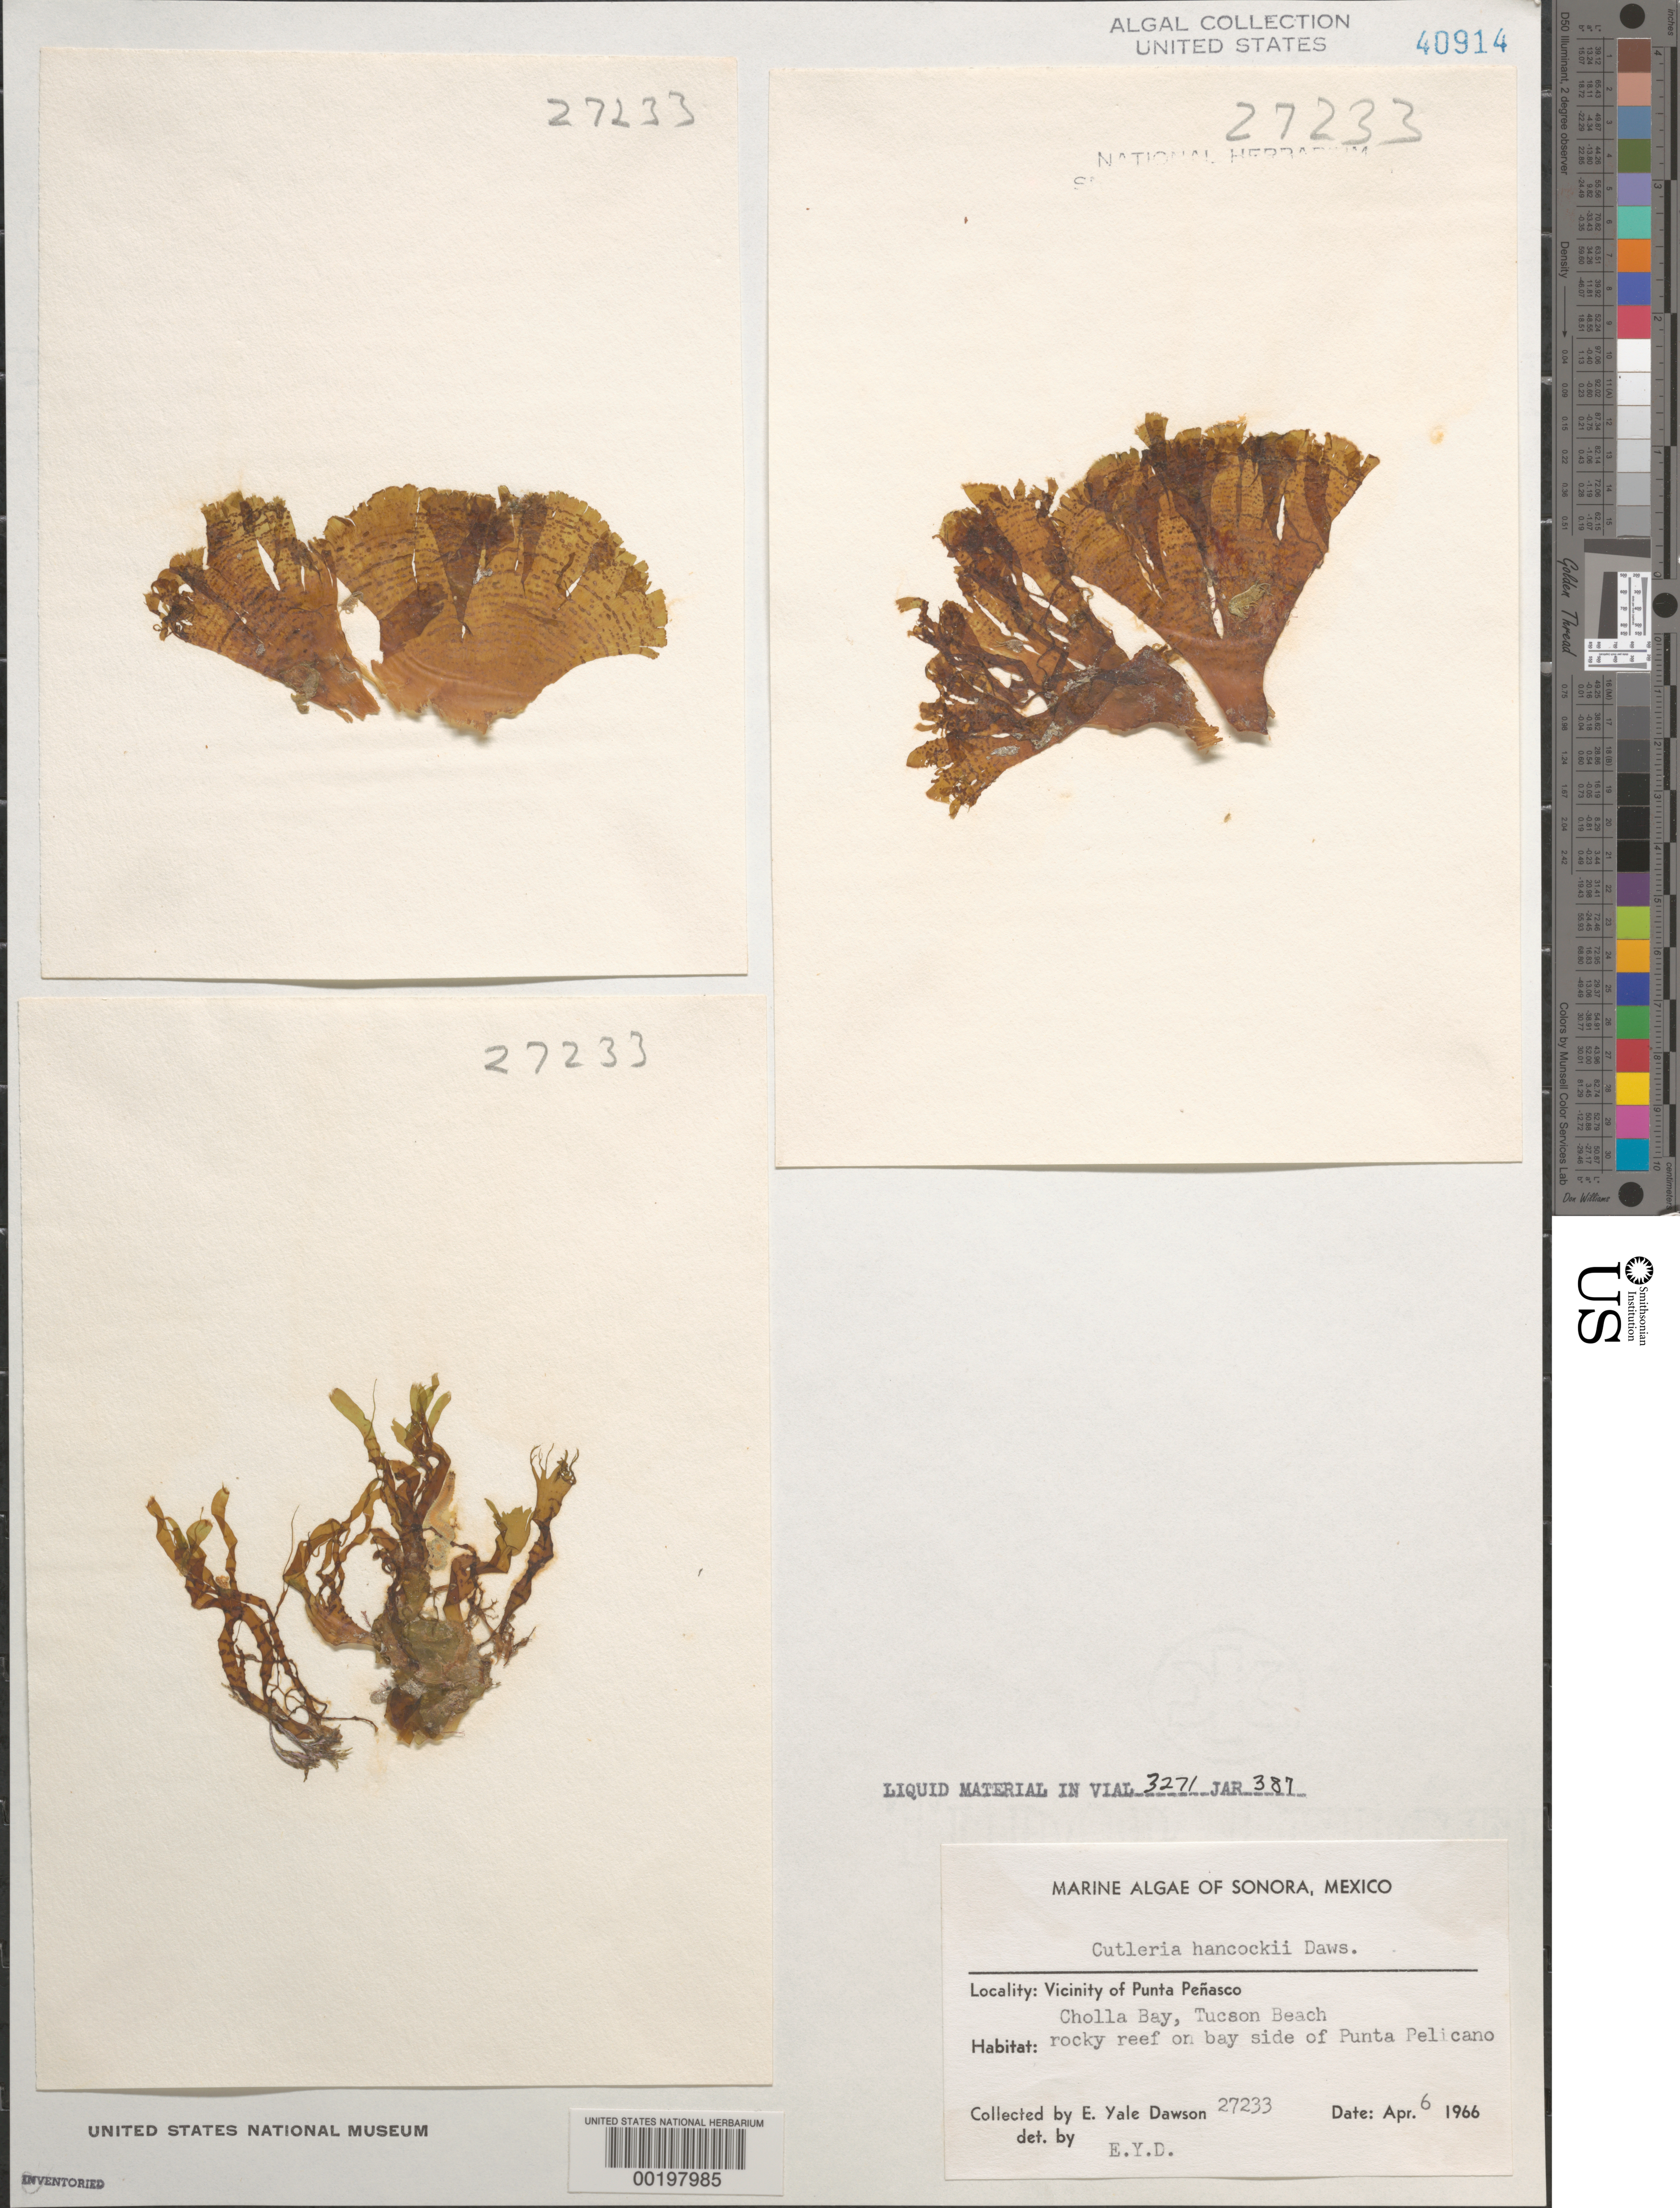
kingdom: Chromista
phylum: Ochrophyta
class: Phaeophyceae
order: Cutleriales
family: Cutleriaceae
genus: Cutleria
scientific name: Cutleria hancockii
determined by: Dawson, E. Y.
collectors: E. Y. Dawson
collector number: EYD 27233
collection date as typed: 06 Apr 1966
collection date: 1966-04-06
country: Mexico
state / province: Sonora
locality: Cholla Bay, Tucson Beach, Punta Pelicano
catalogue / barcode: US 40914